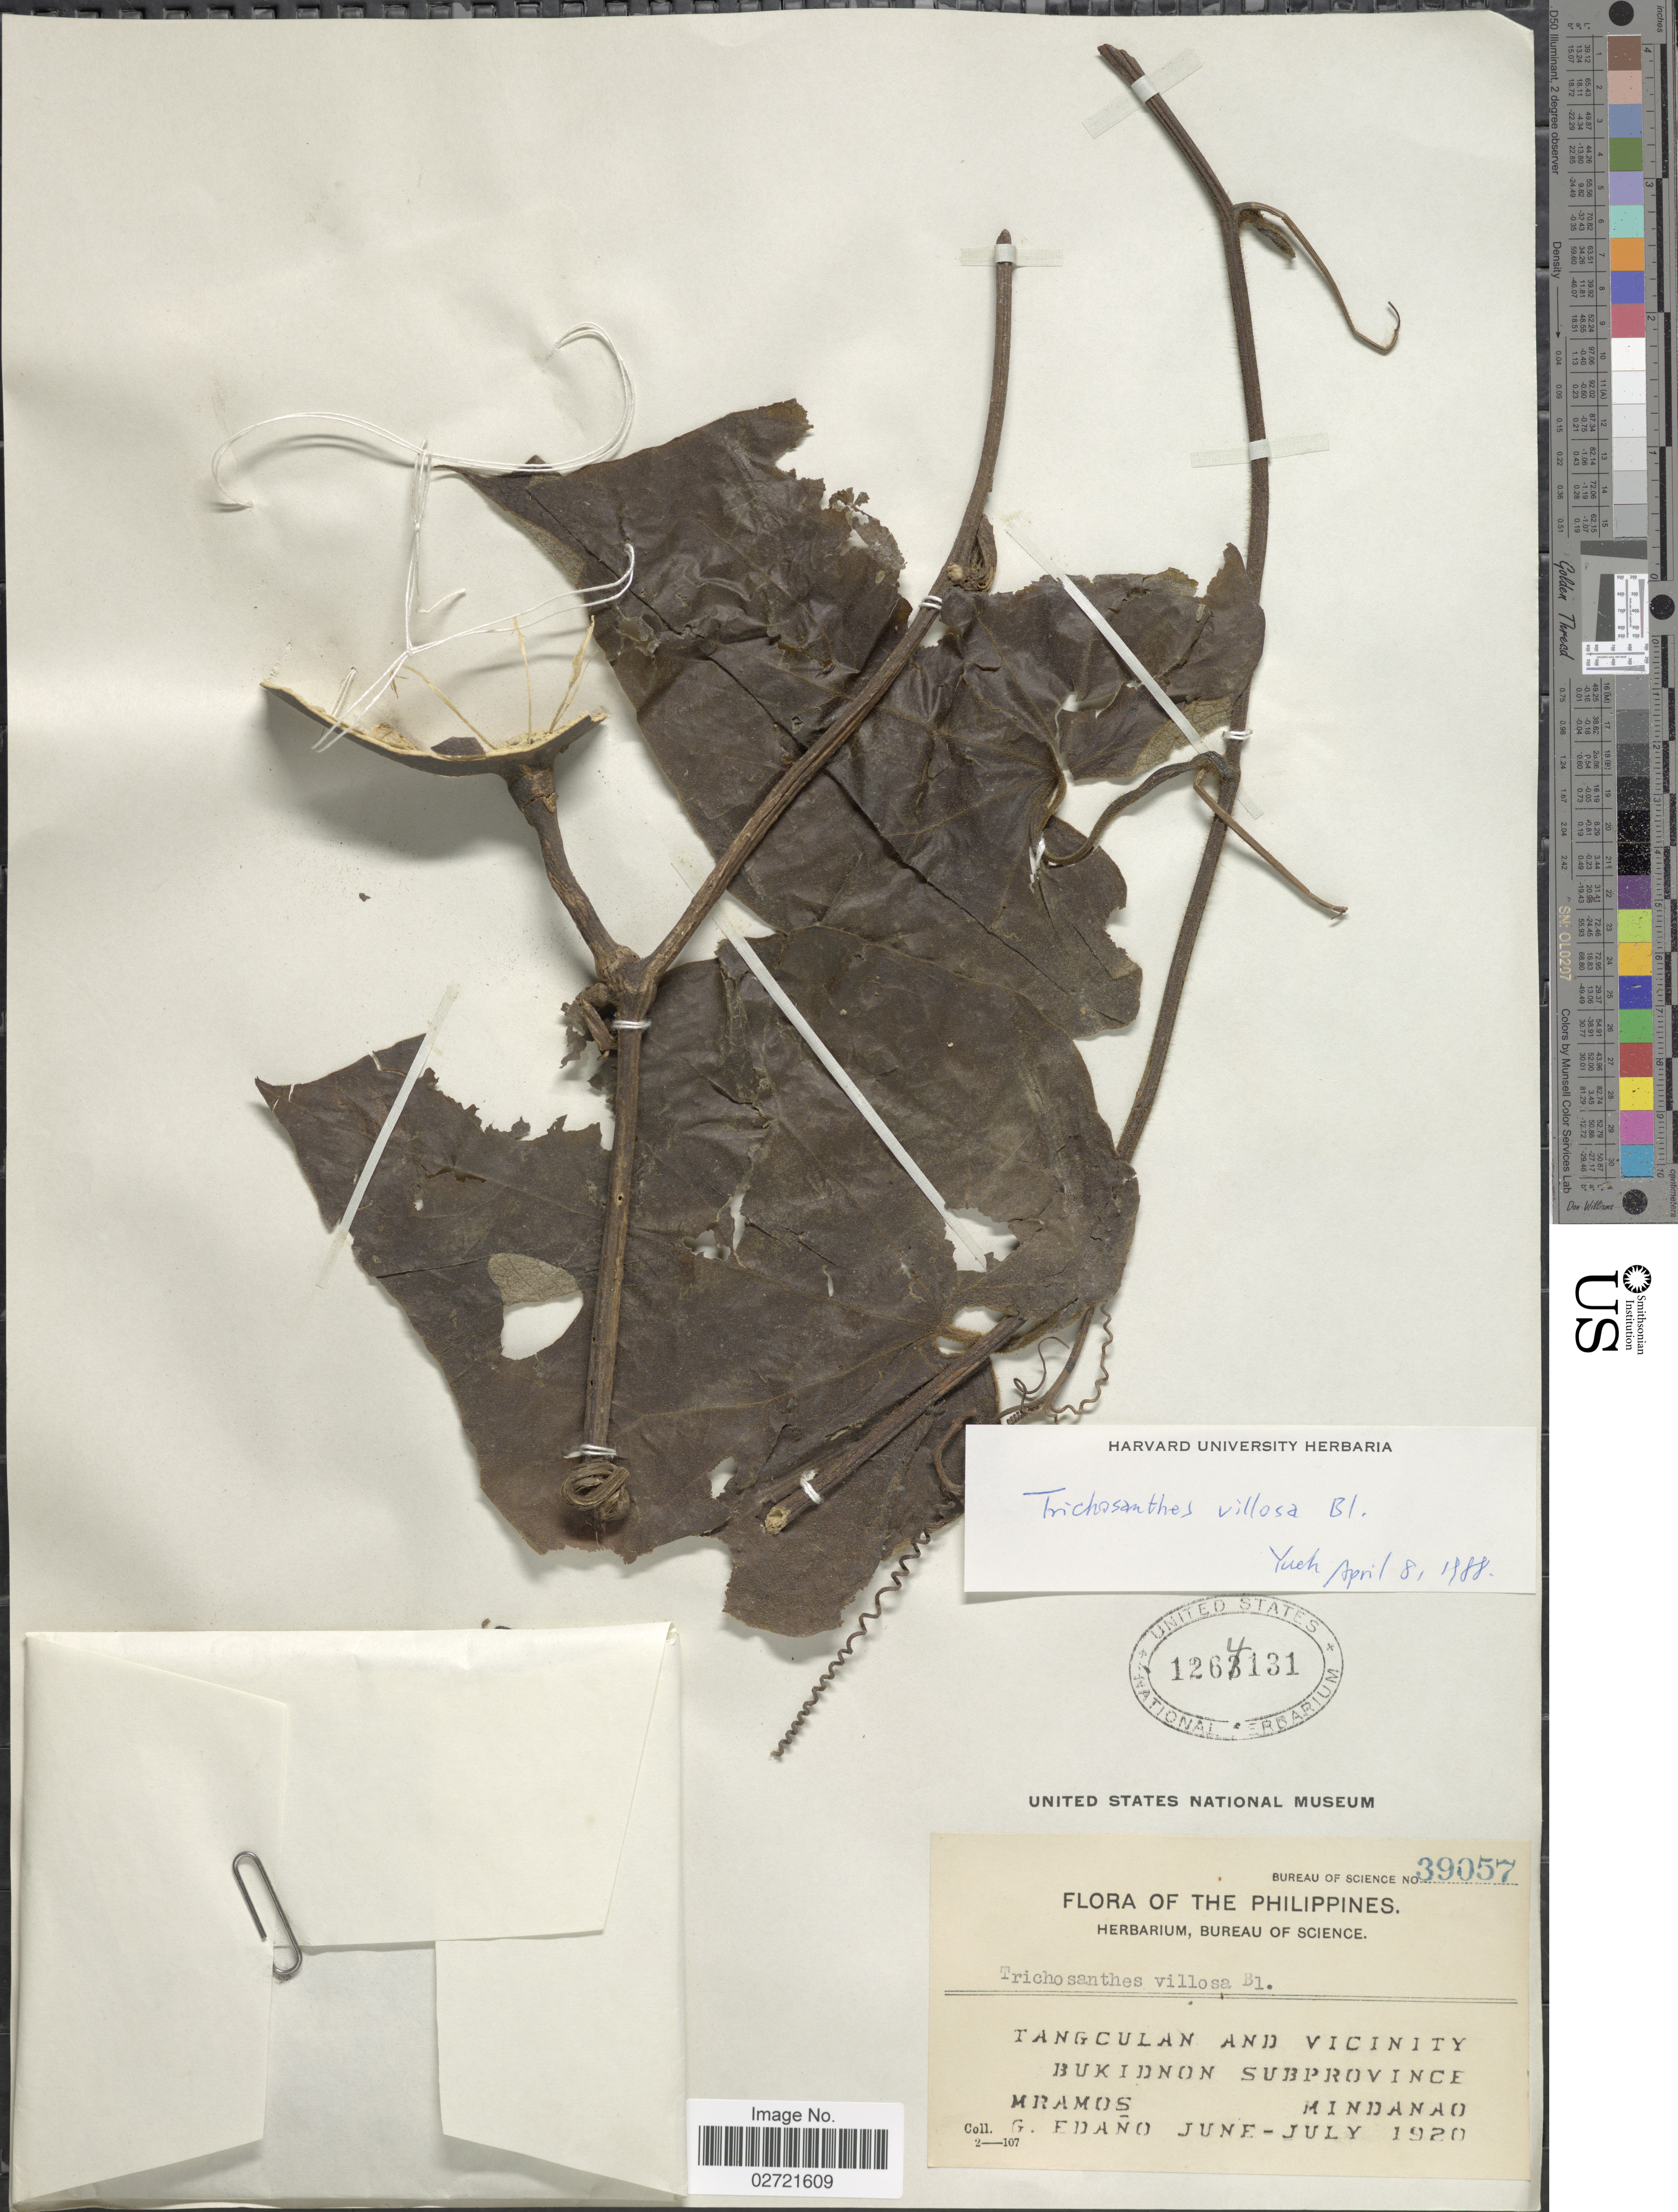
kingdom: Plantae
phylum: Tracheophyta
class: Magnoliopsida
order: Cucurbitales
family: Cucurbitaceae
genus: Trichosanthes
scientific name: Trichosanthes villosa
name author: Blume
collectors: M. Ramos & G. Edaño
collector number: Bureau of Science 39057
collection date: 1920-06/1920-07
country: Philippines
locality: Tangculan and Vicinity, Bukidnon Subprovince, Mindanao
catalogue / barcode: US 1264131